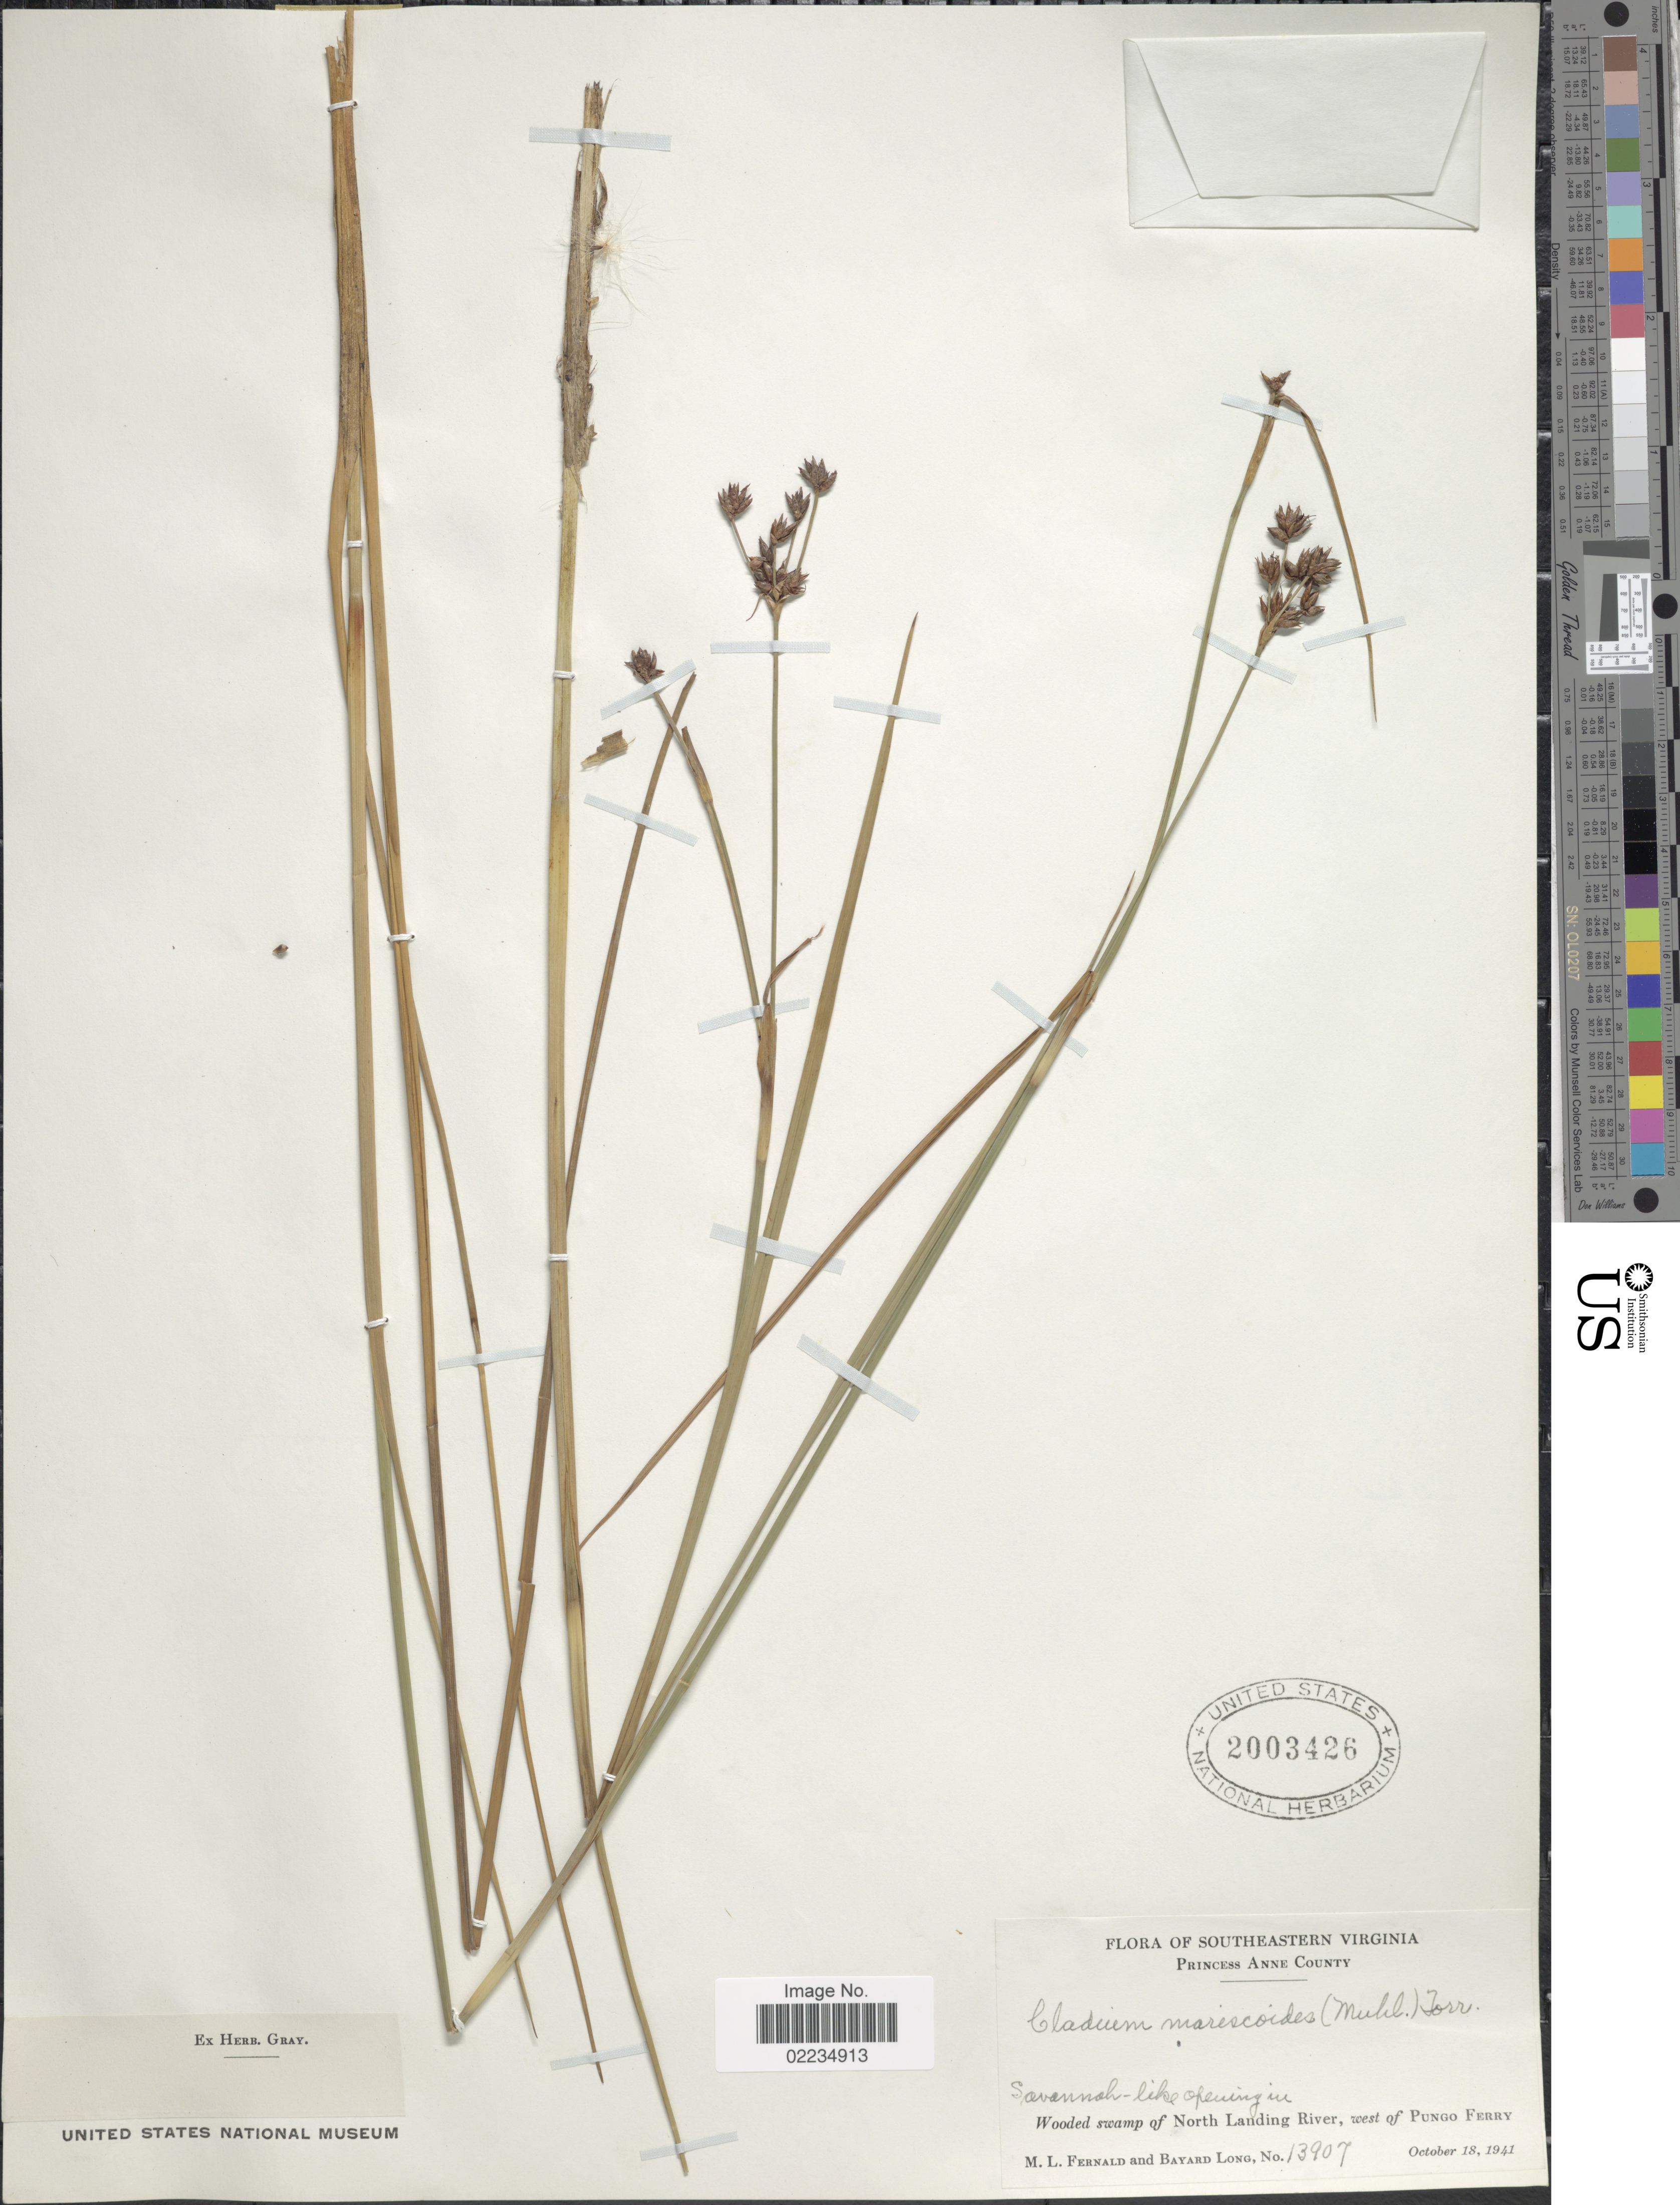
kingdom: Plantae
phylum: Tracheophyta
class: Liliopsida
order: Poales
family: Cyperaceae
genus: Cladium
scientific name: Cladium mariscoides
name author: (Muhl.) Torr.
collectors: M. L. Fernald & B. Long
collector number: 13907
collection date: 1941-10-18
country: United States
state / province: Virginia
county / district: City of Virginia Beach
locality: Southeastern Virginia, Princess Anne (=historic county name) County, Wooded swamp of North Landing River, west of Pungo Ferry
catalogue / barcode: US 2003426